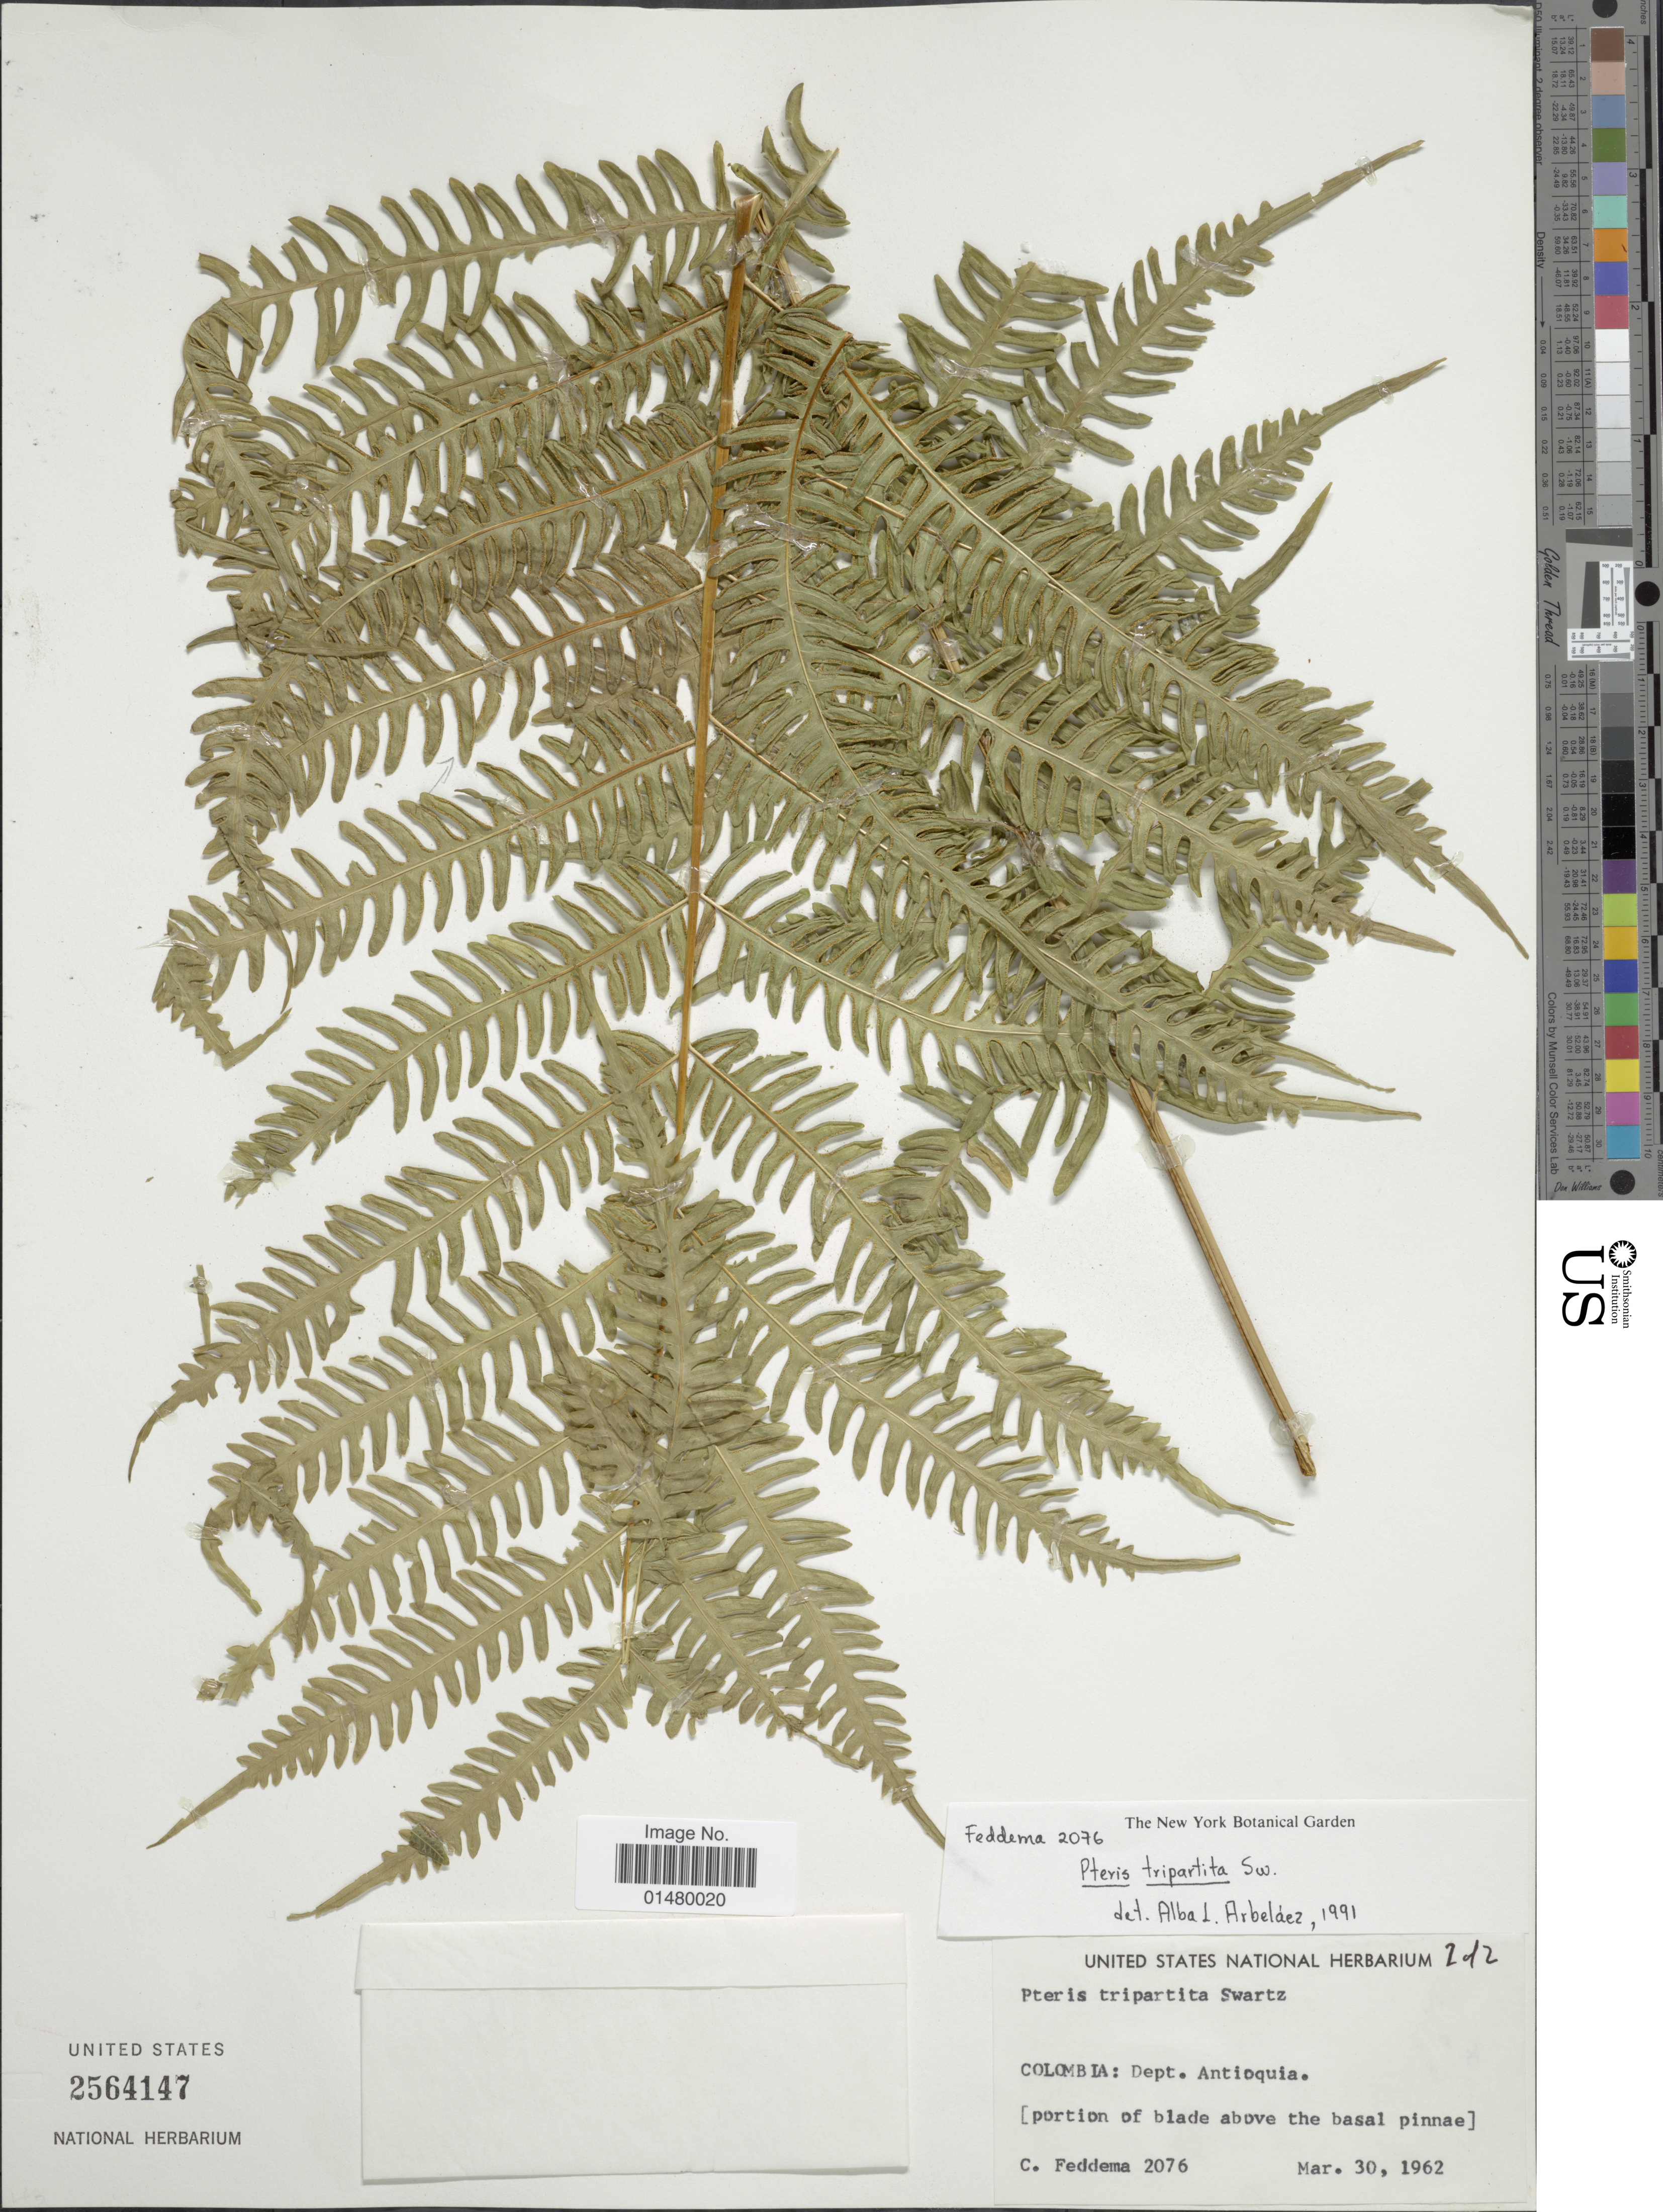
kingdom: Plantae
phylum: Tracheophyta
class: Polypodiopsida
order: Polypodiales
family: Pteridaceae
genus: Pteris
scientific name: Pteris tripartita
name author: Sw.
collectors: C. Feddema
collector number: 2076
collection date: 1962-03-30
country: Colombia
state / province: Antioquia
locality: Dept. Antioquia.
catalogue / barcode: US 2564147